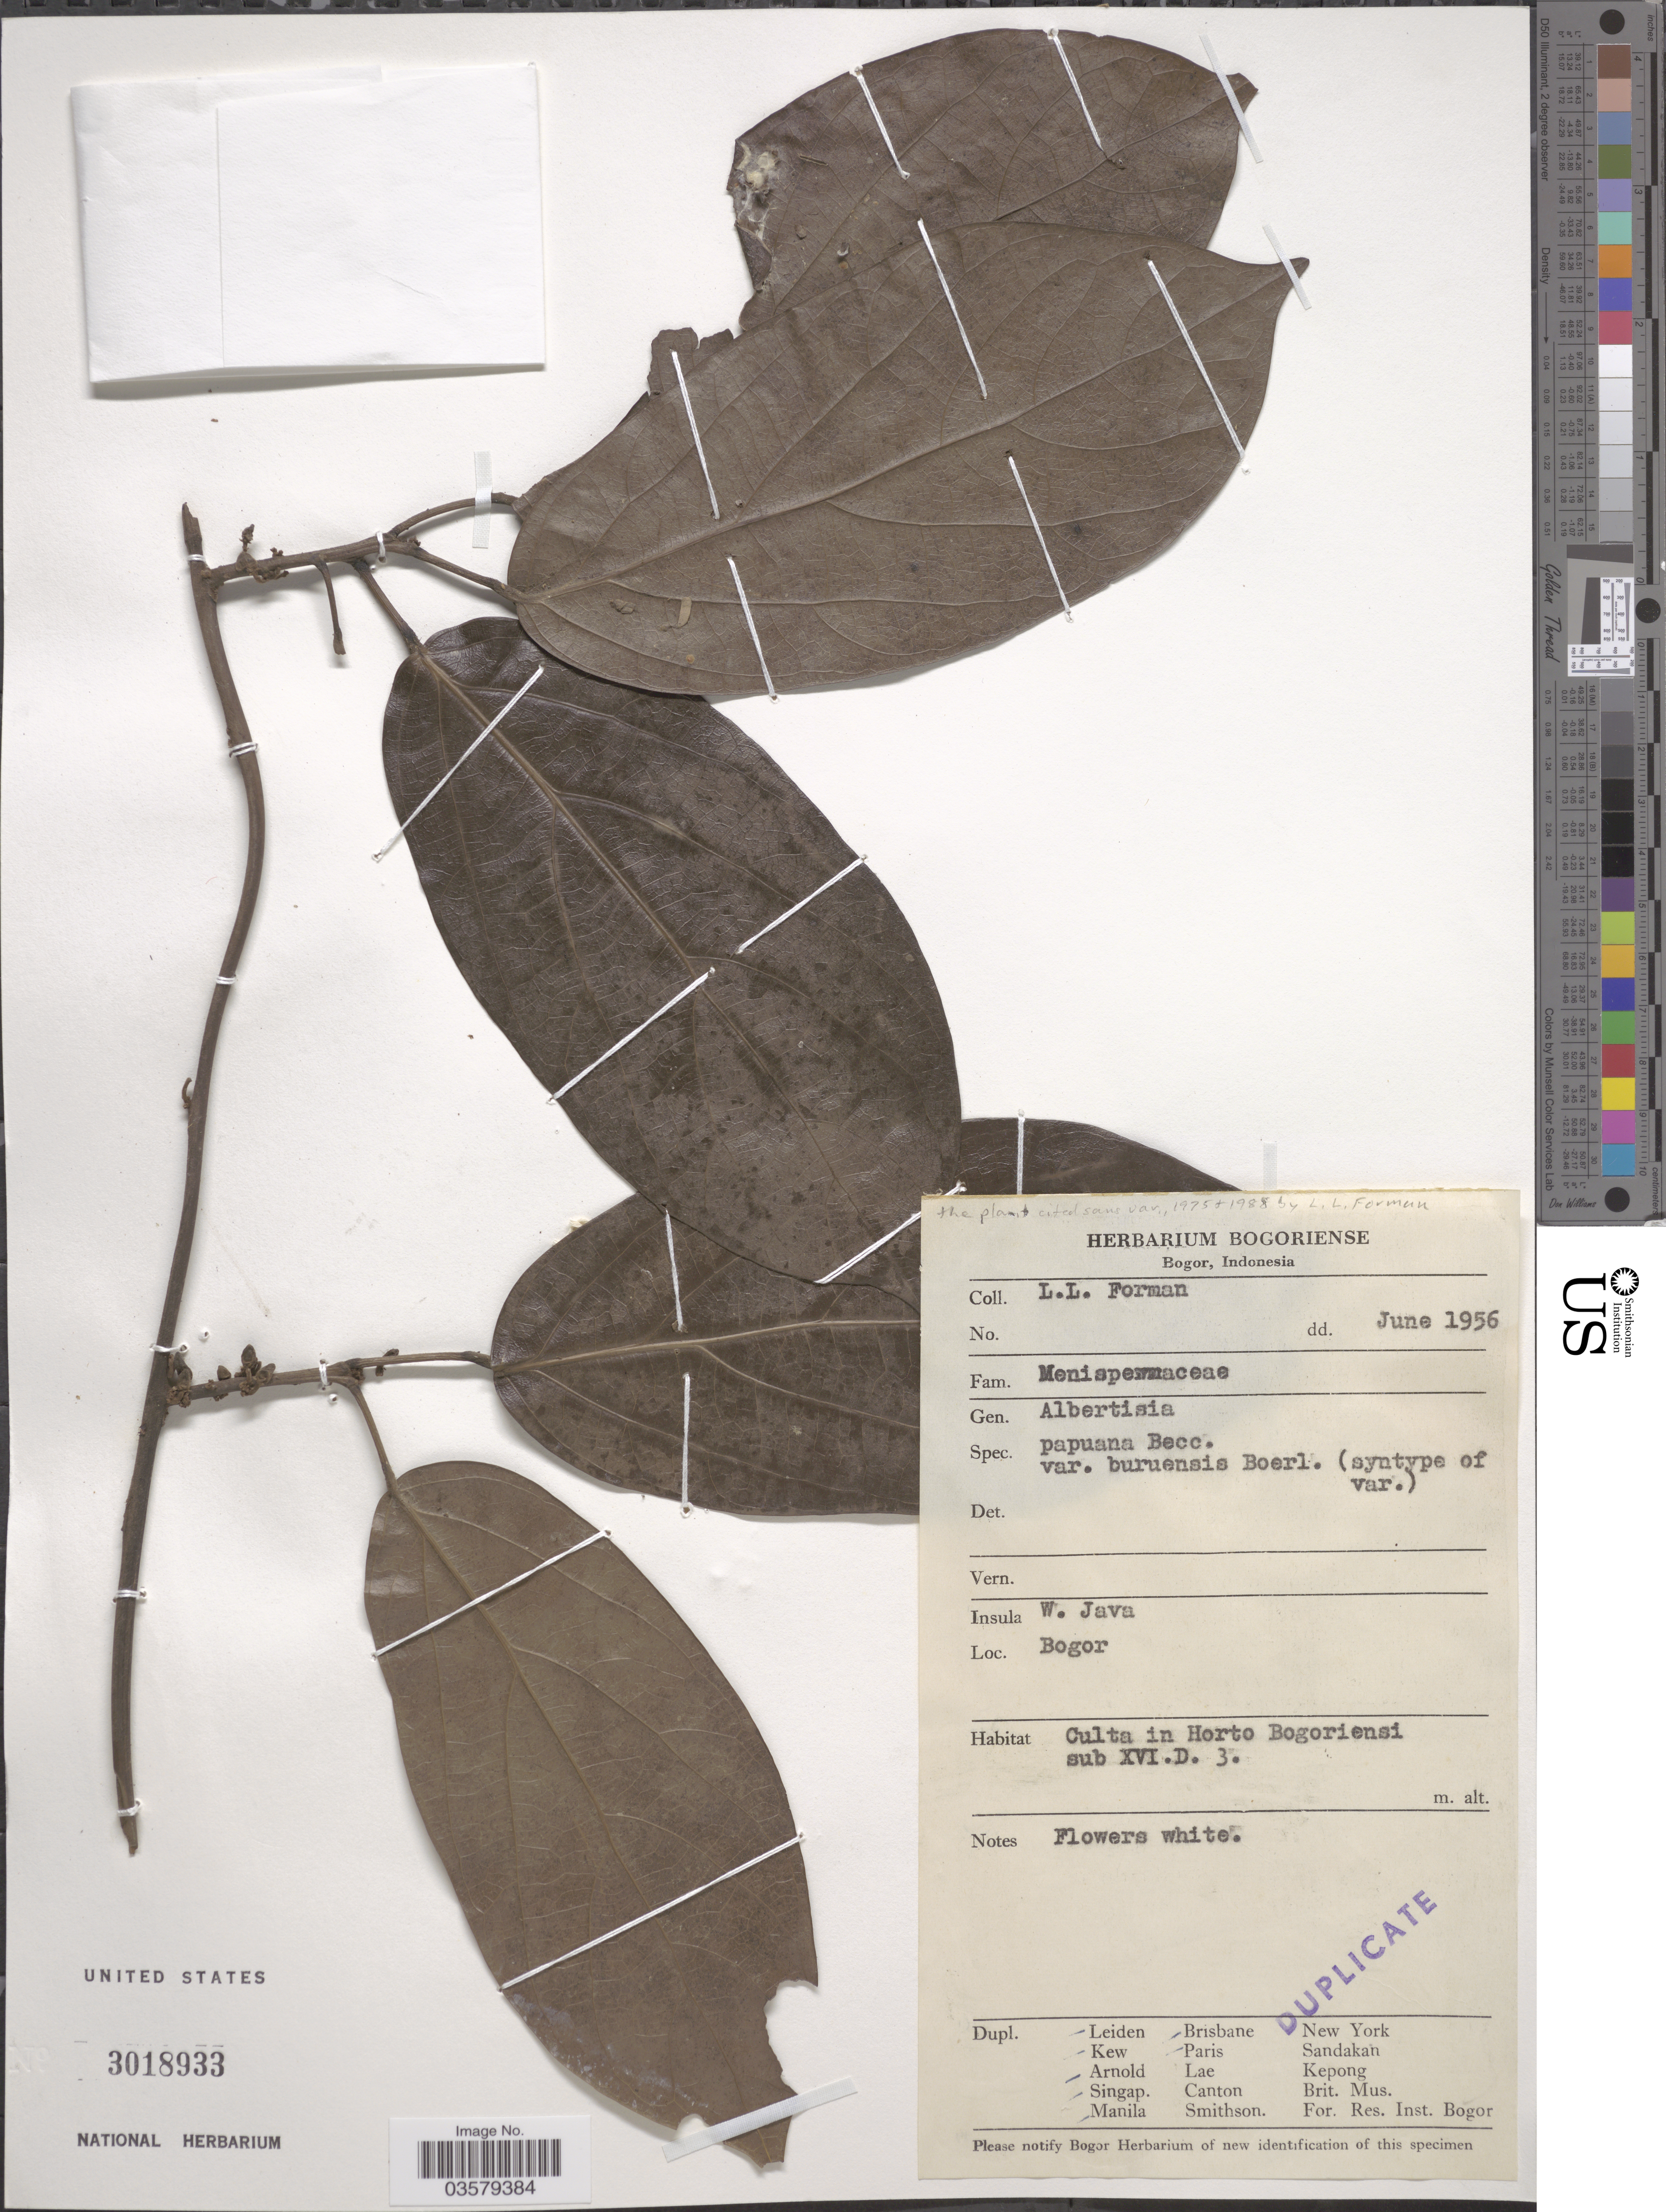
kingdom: Plantae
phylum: Tracheophyta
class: Magnoliopsida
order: Ranunculales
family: Menispermaceae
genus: Albertisia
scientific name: Albertisia papuana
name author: Becc.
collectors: L. Forman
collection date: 1956-06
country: Indonesia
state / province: Java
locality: Insula W. Java. Bogor. Horto Bogoriensi sub XVI.D.3.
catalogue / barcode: US 3018933